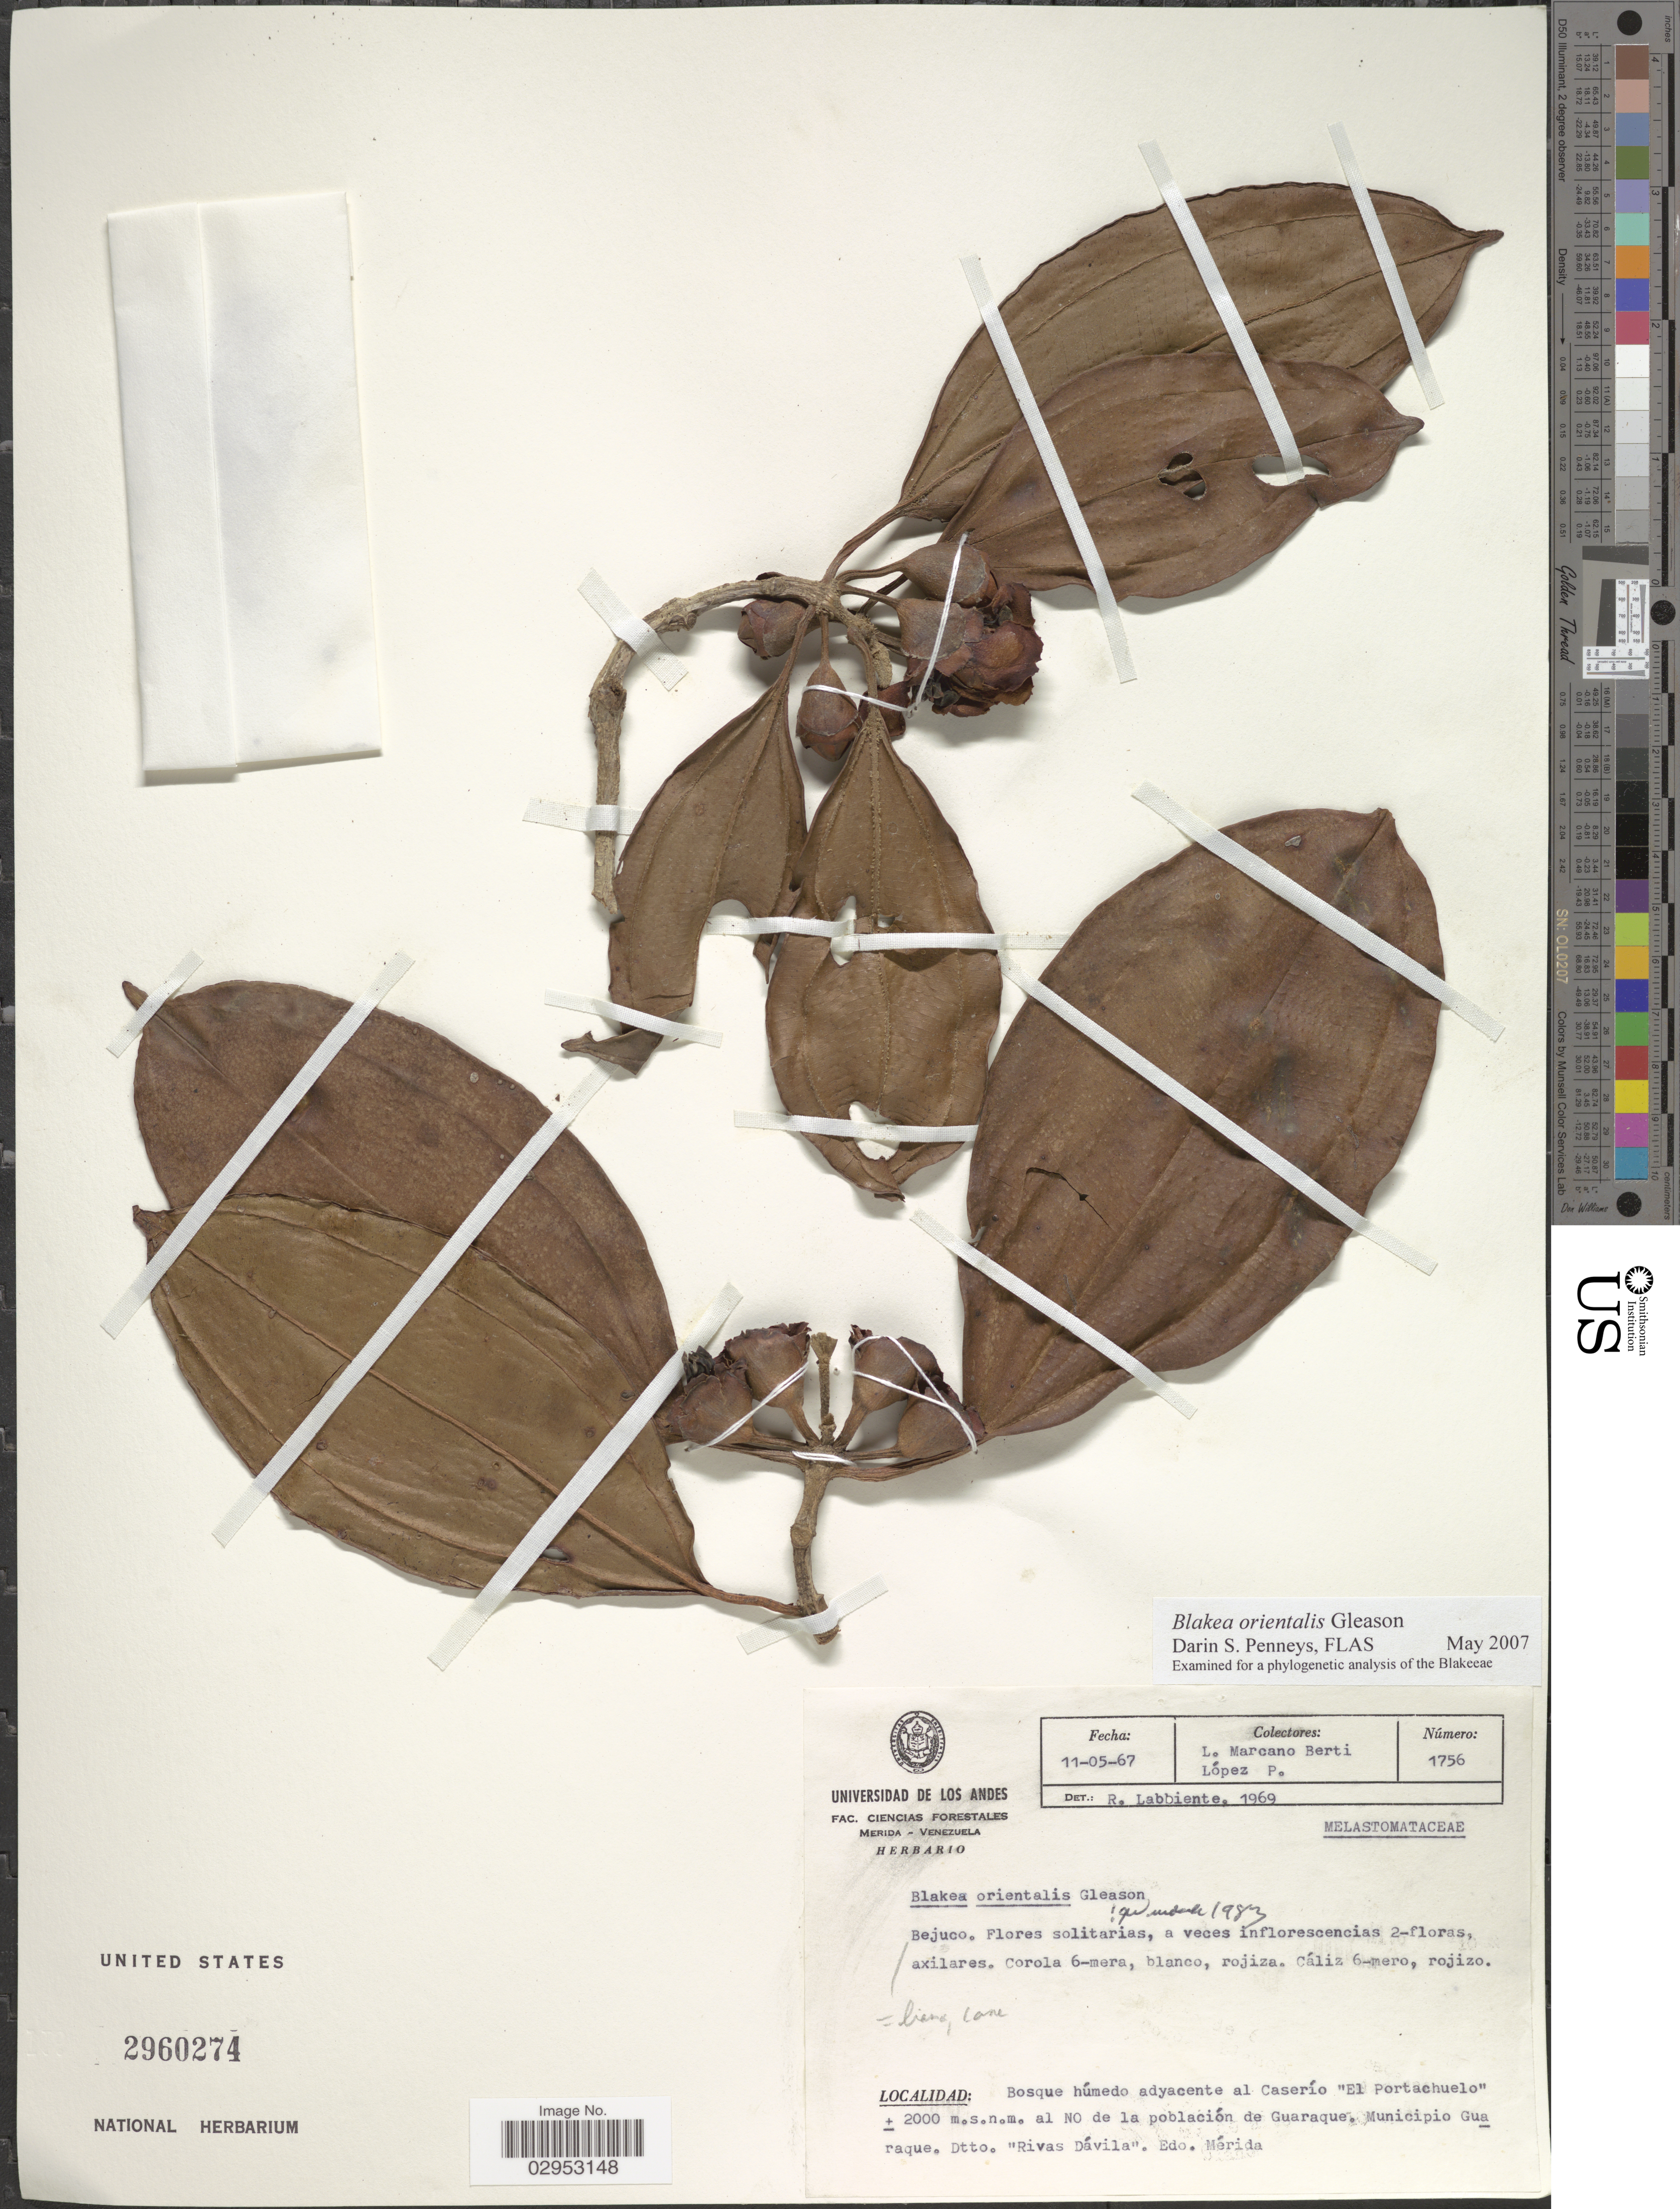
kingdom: Plantae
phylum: Tracheophyta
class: Magnoliopsida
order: Myrtales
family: Melastomataceae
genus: Blakea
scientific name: Blakea orientalis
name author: Gleason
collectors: L. Marcano-Berti & P. Lopez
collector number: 1756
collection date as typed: Transcribed d/m/y: 11/5/67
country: Venezuela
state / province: Mérida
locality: Bosque húmedo adyacente al Caserío "El Portachuelo" al NO de la población de Guaraque. Municipio Guaraque. Dtto. "Rivas Dávila".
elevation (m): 2000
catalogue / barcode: US 2960274